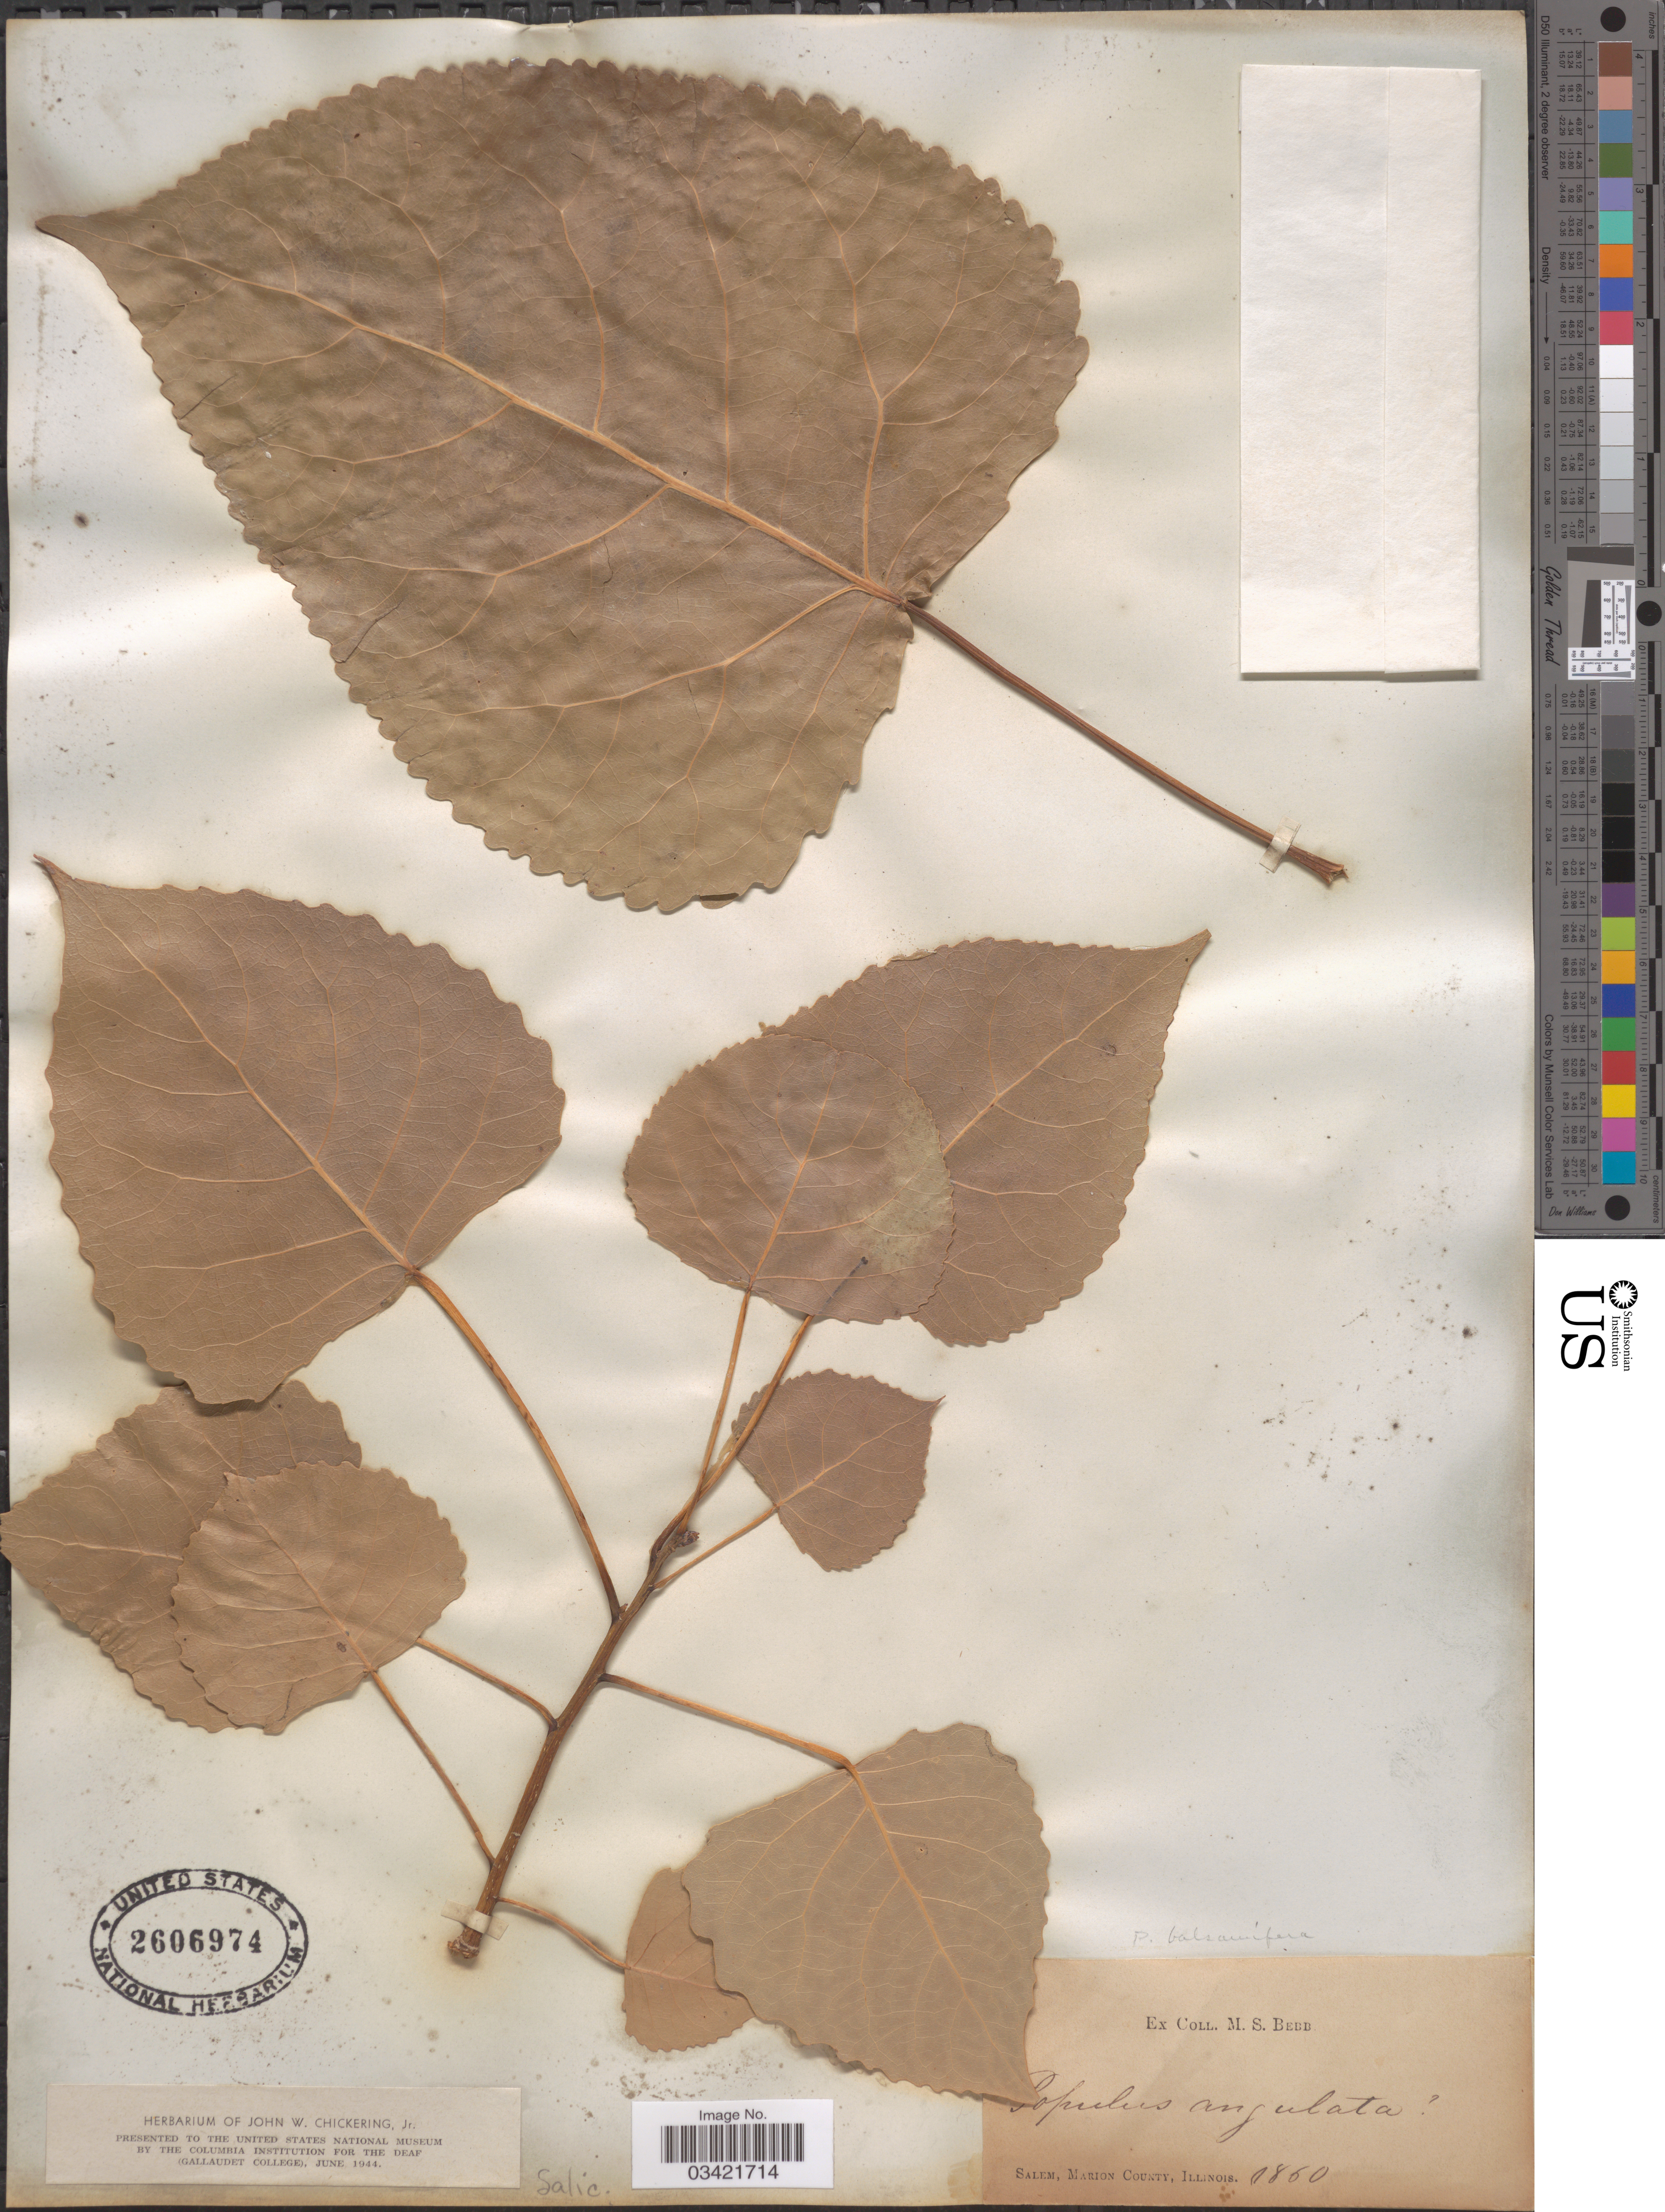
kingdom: Plantae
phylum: Tracheophyta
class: Magnoliopsida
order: Malpighiales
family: Salicaceae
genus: Populus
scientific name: Populus balsamifera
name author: L.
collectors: M. Bebb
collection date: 1860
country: United States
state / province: Illinois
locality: Salem, Marion County.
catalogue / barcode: US 2606974